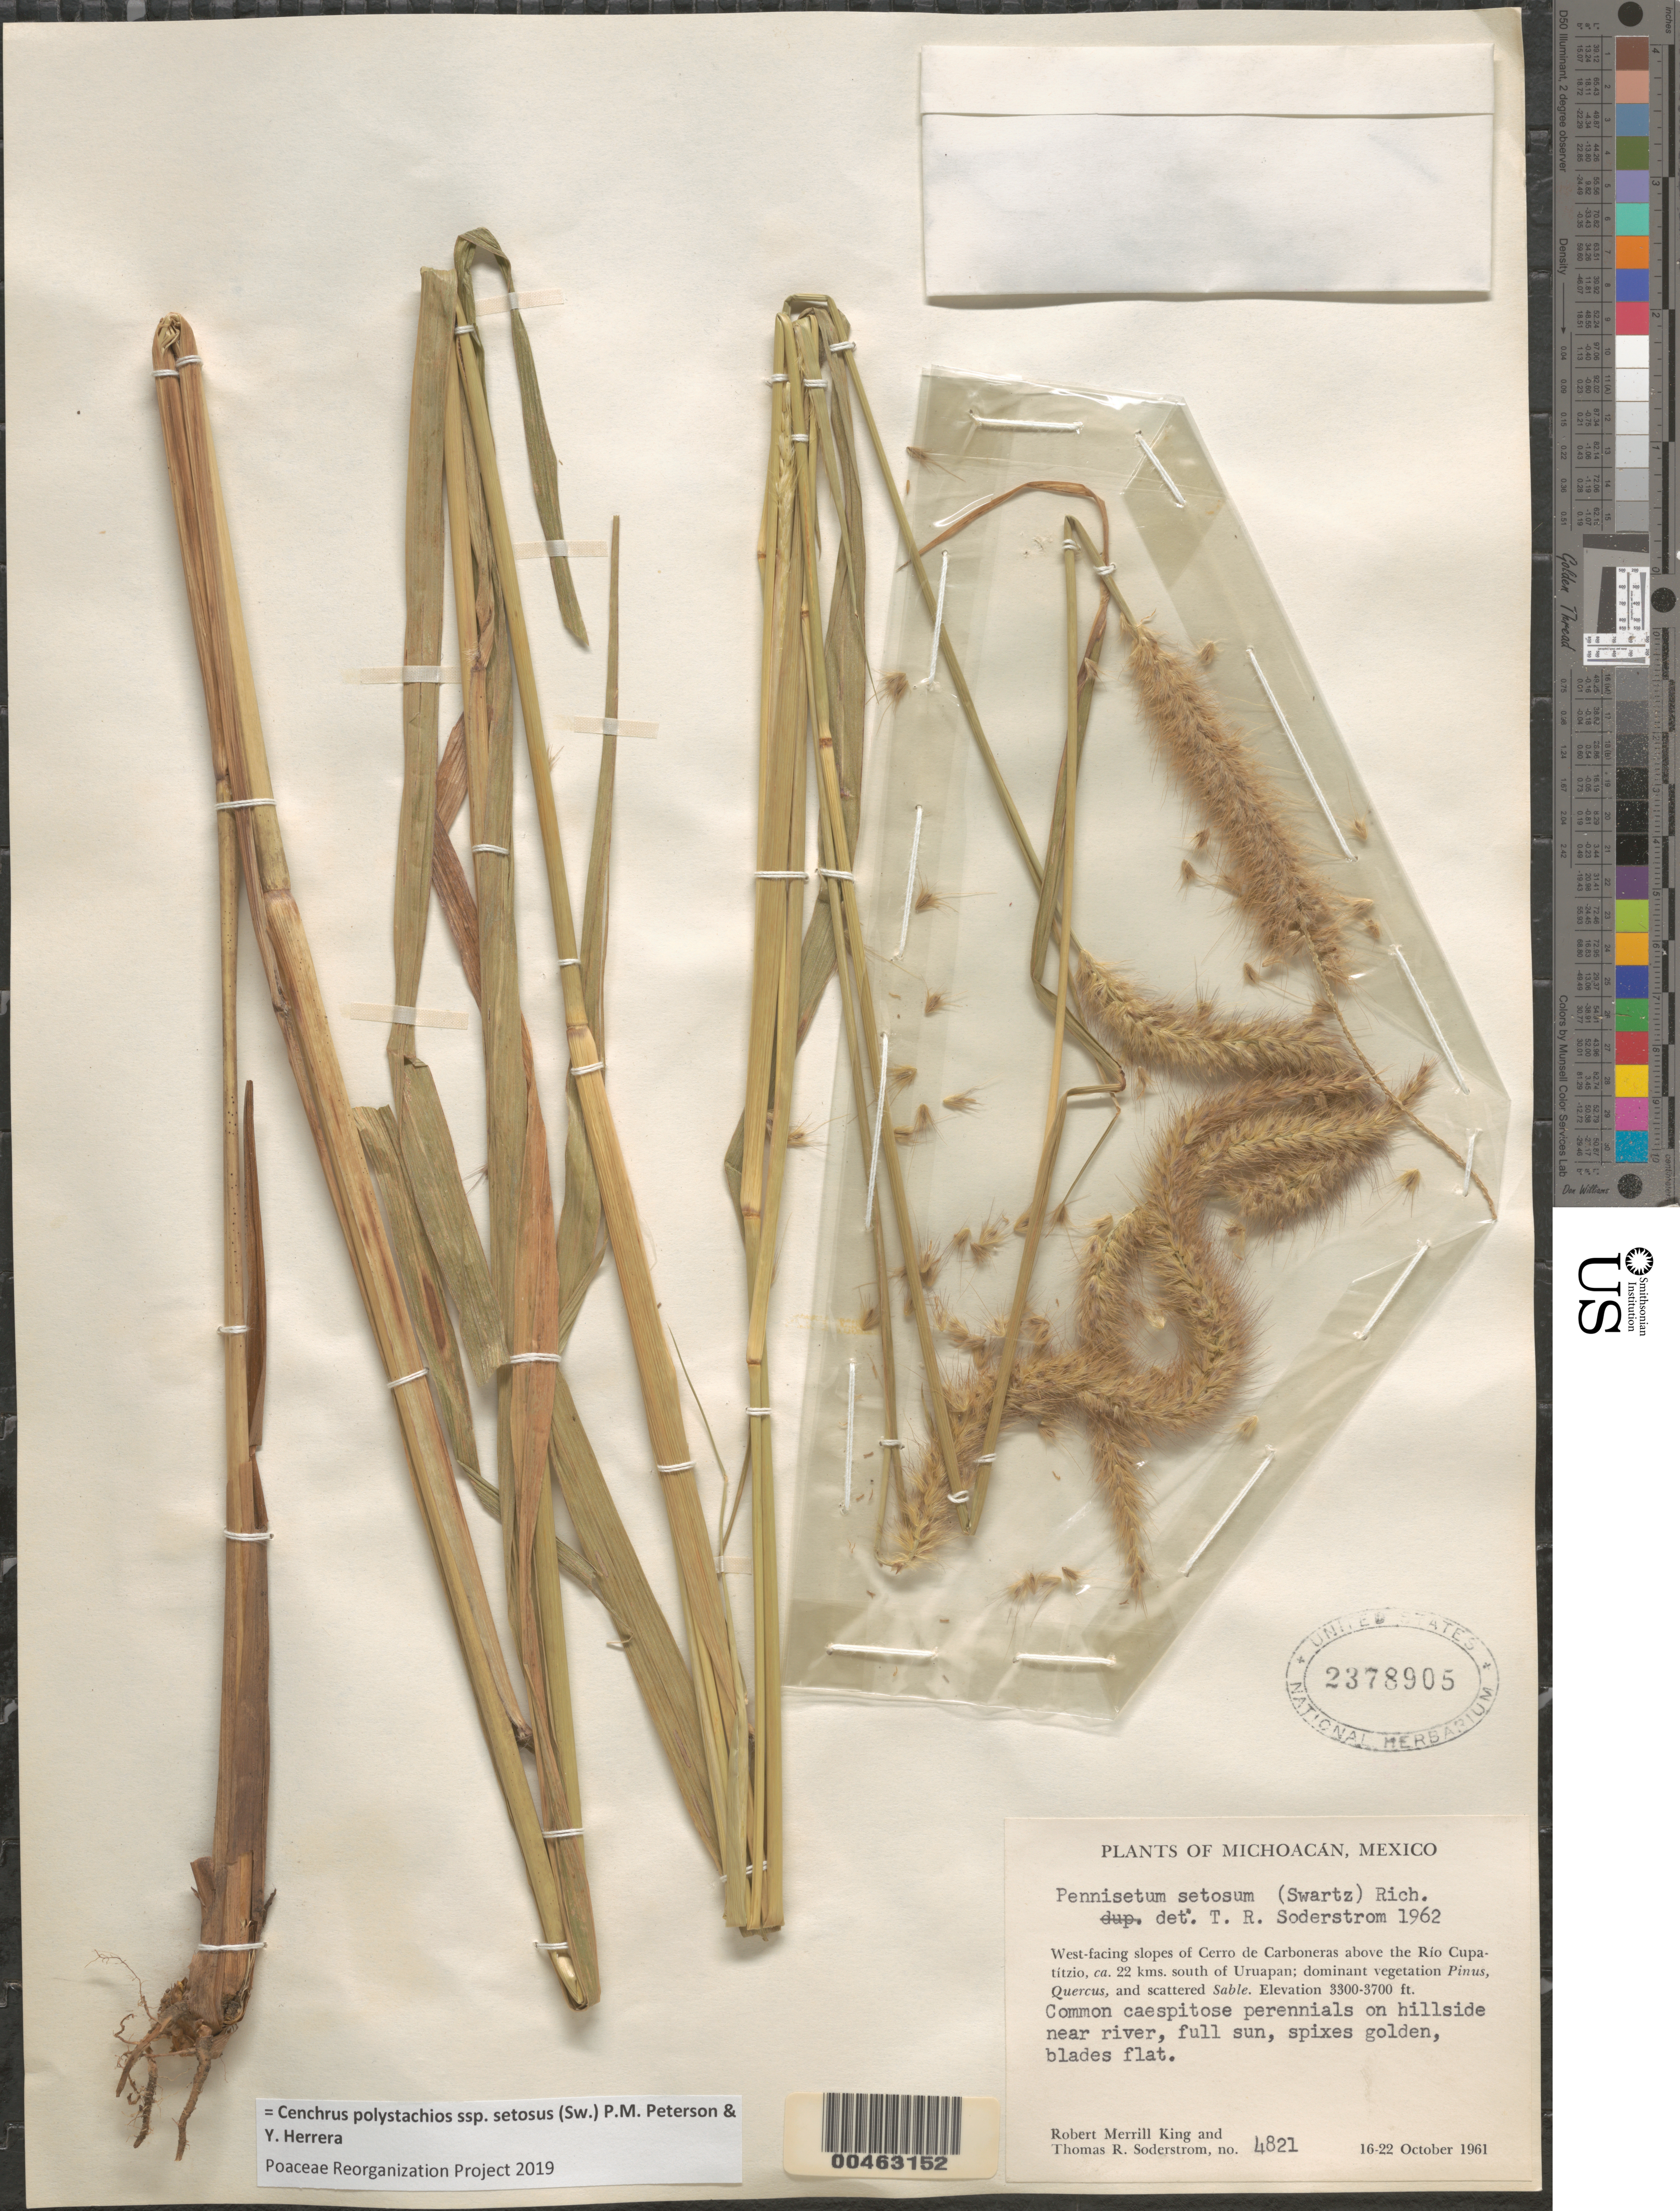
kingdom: Plantae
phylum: Tracheophyta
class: Liliopsida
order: Poales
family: Poaceae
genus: Cenchrus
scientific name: Cenchrus polystachios subsp. setosus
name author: (Sw.) P.M. Peterson & Y. Herrera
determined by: Poaceae Reorganization Project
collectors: R. M. King & T. R. Soderstrom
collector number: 4821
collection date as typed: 16 Oct 1961 to 22 Oct 1961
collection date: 1961-10-16/1961-10-22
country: Mexico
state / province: Michoacán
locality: W-facing slopes of Cerro de Carboneras above the R¡o Cupat¡tzio, ca. 22 km S of Uruapan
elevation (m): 1006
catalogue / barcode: US 2378905